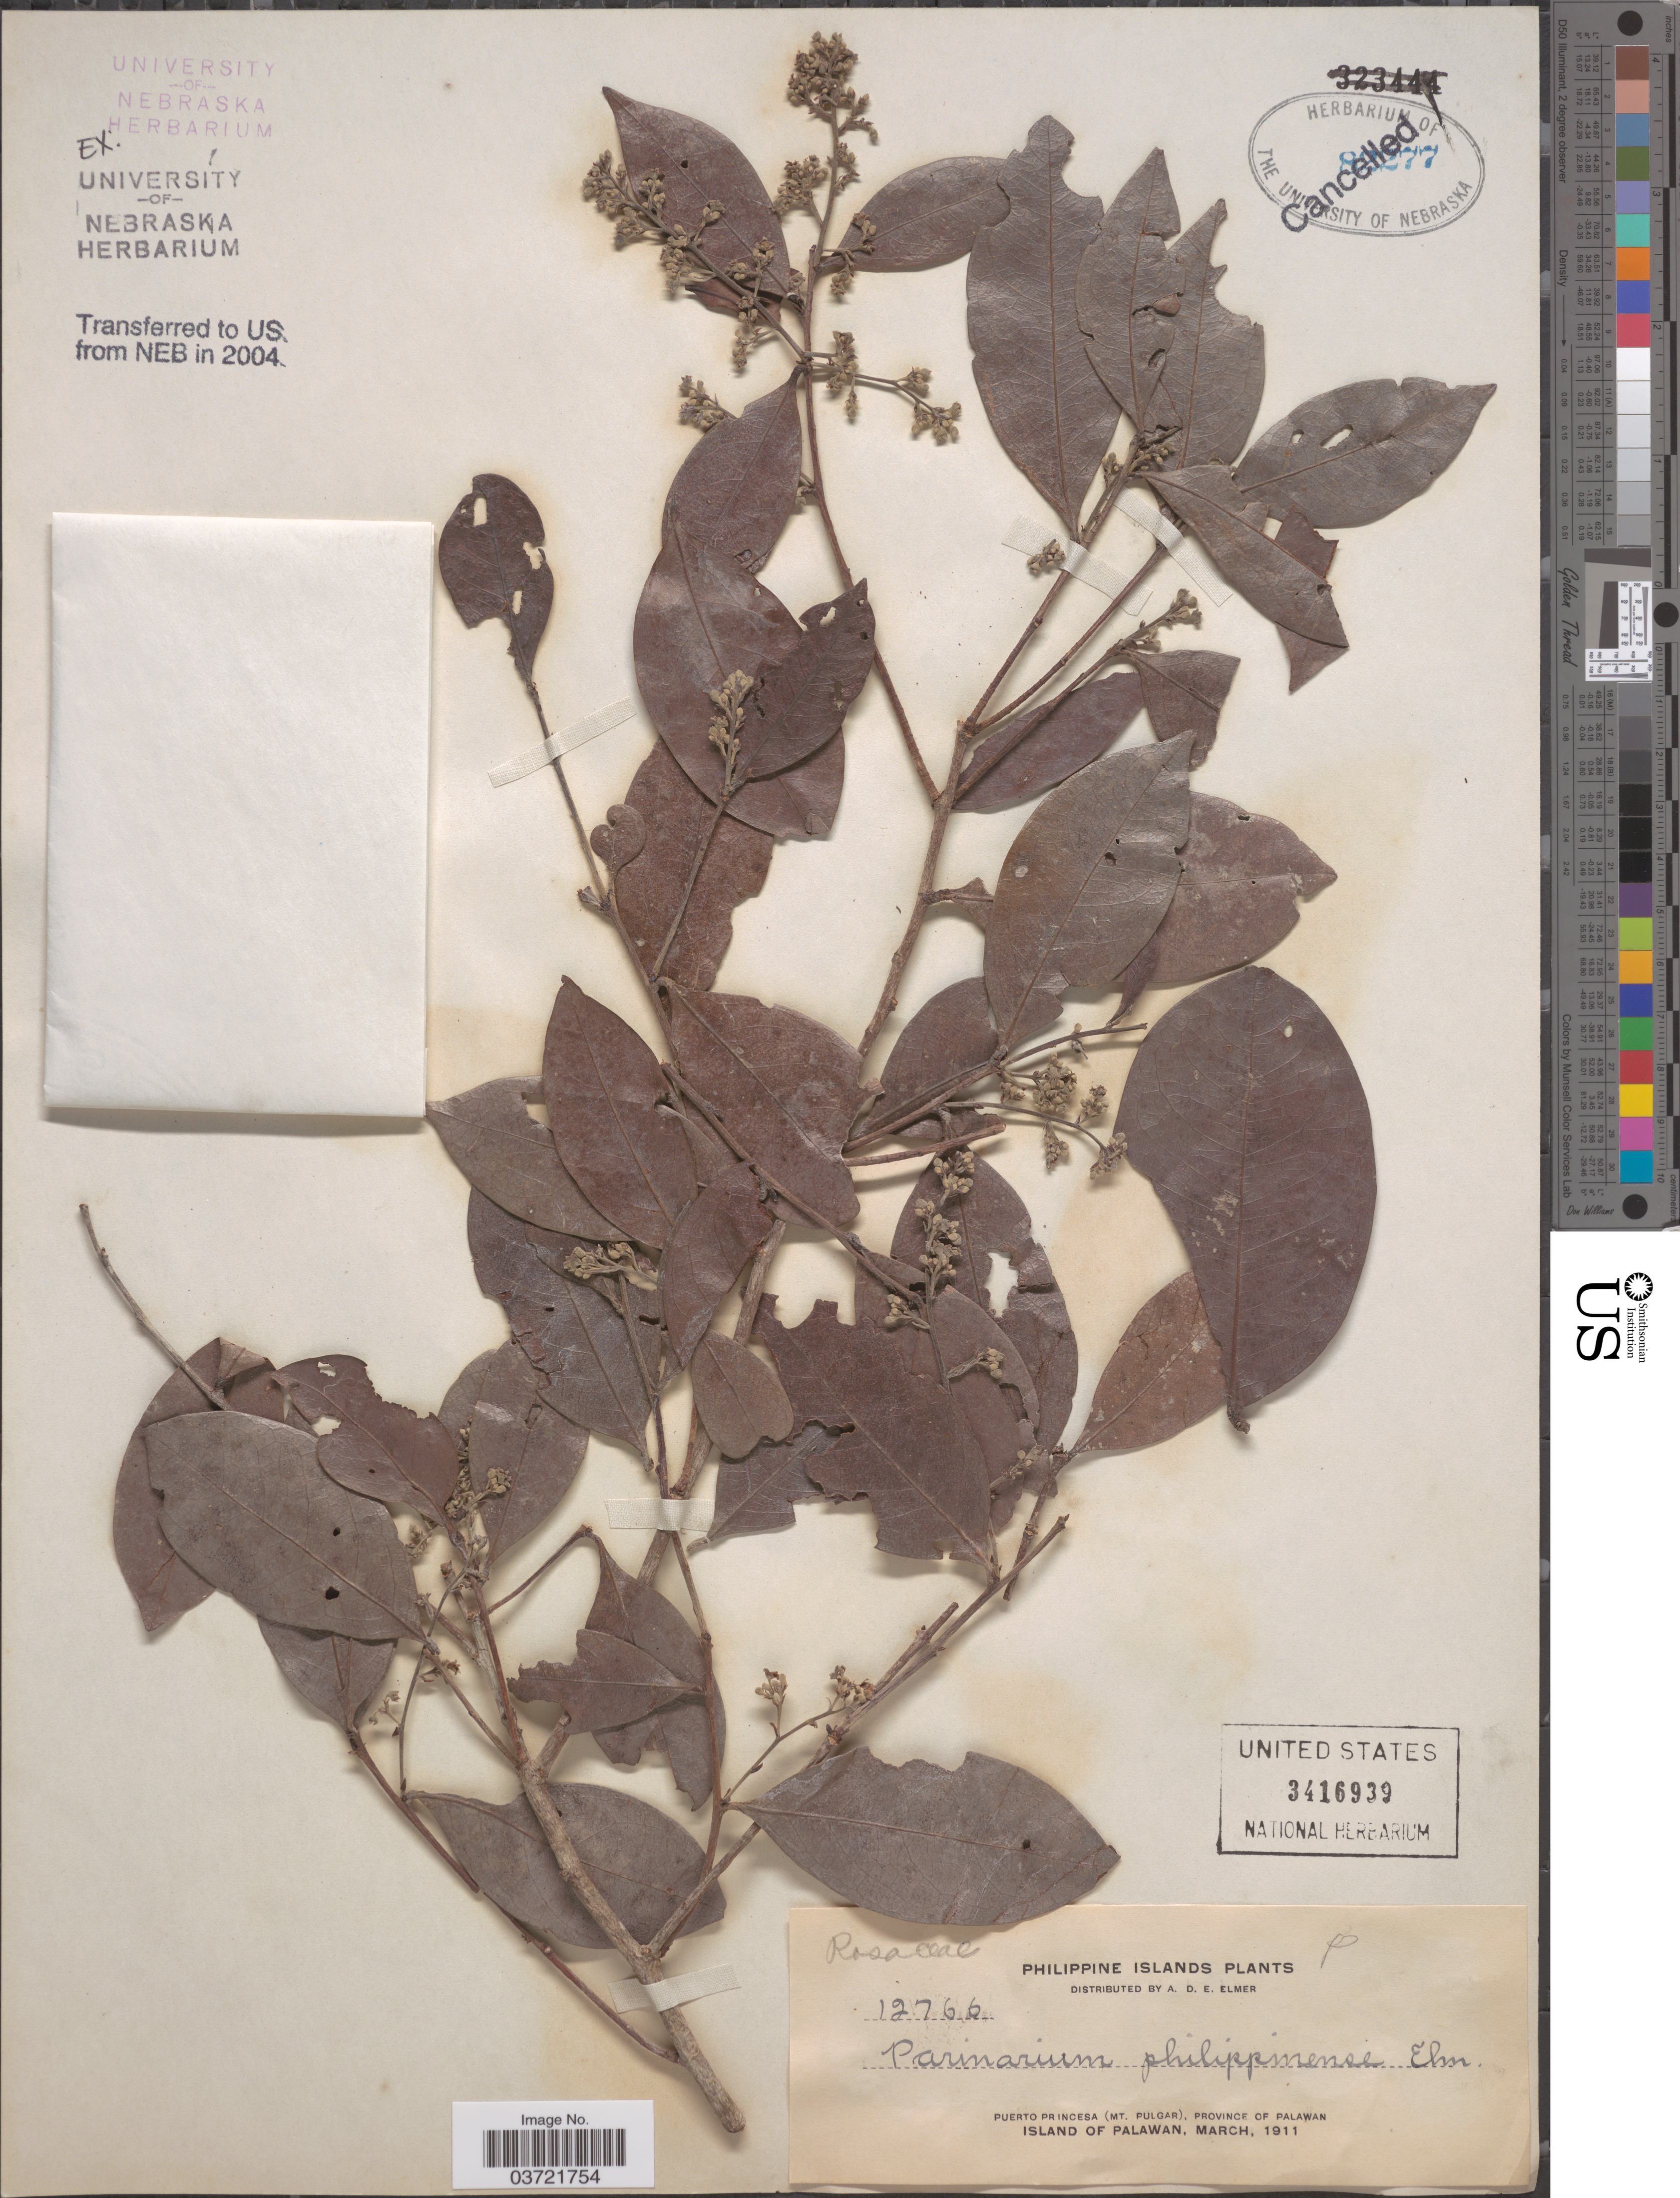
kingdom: Plantae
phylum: Tracheophyta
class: Magnoliopsida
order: Malpighiales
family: Chrysobalanaceae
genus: Parinari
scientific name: Parinari sp.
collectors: A. D. E. Elmer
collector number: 12766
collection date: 1911-03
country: Philippines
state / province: Mimaropa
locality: Philippine Islands. Puerto Princesa (Mt. Pulgar). Province of Palawan. Island of Palawan.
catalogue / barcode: US 3416939